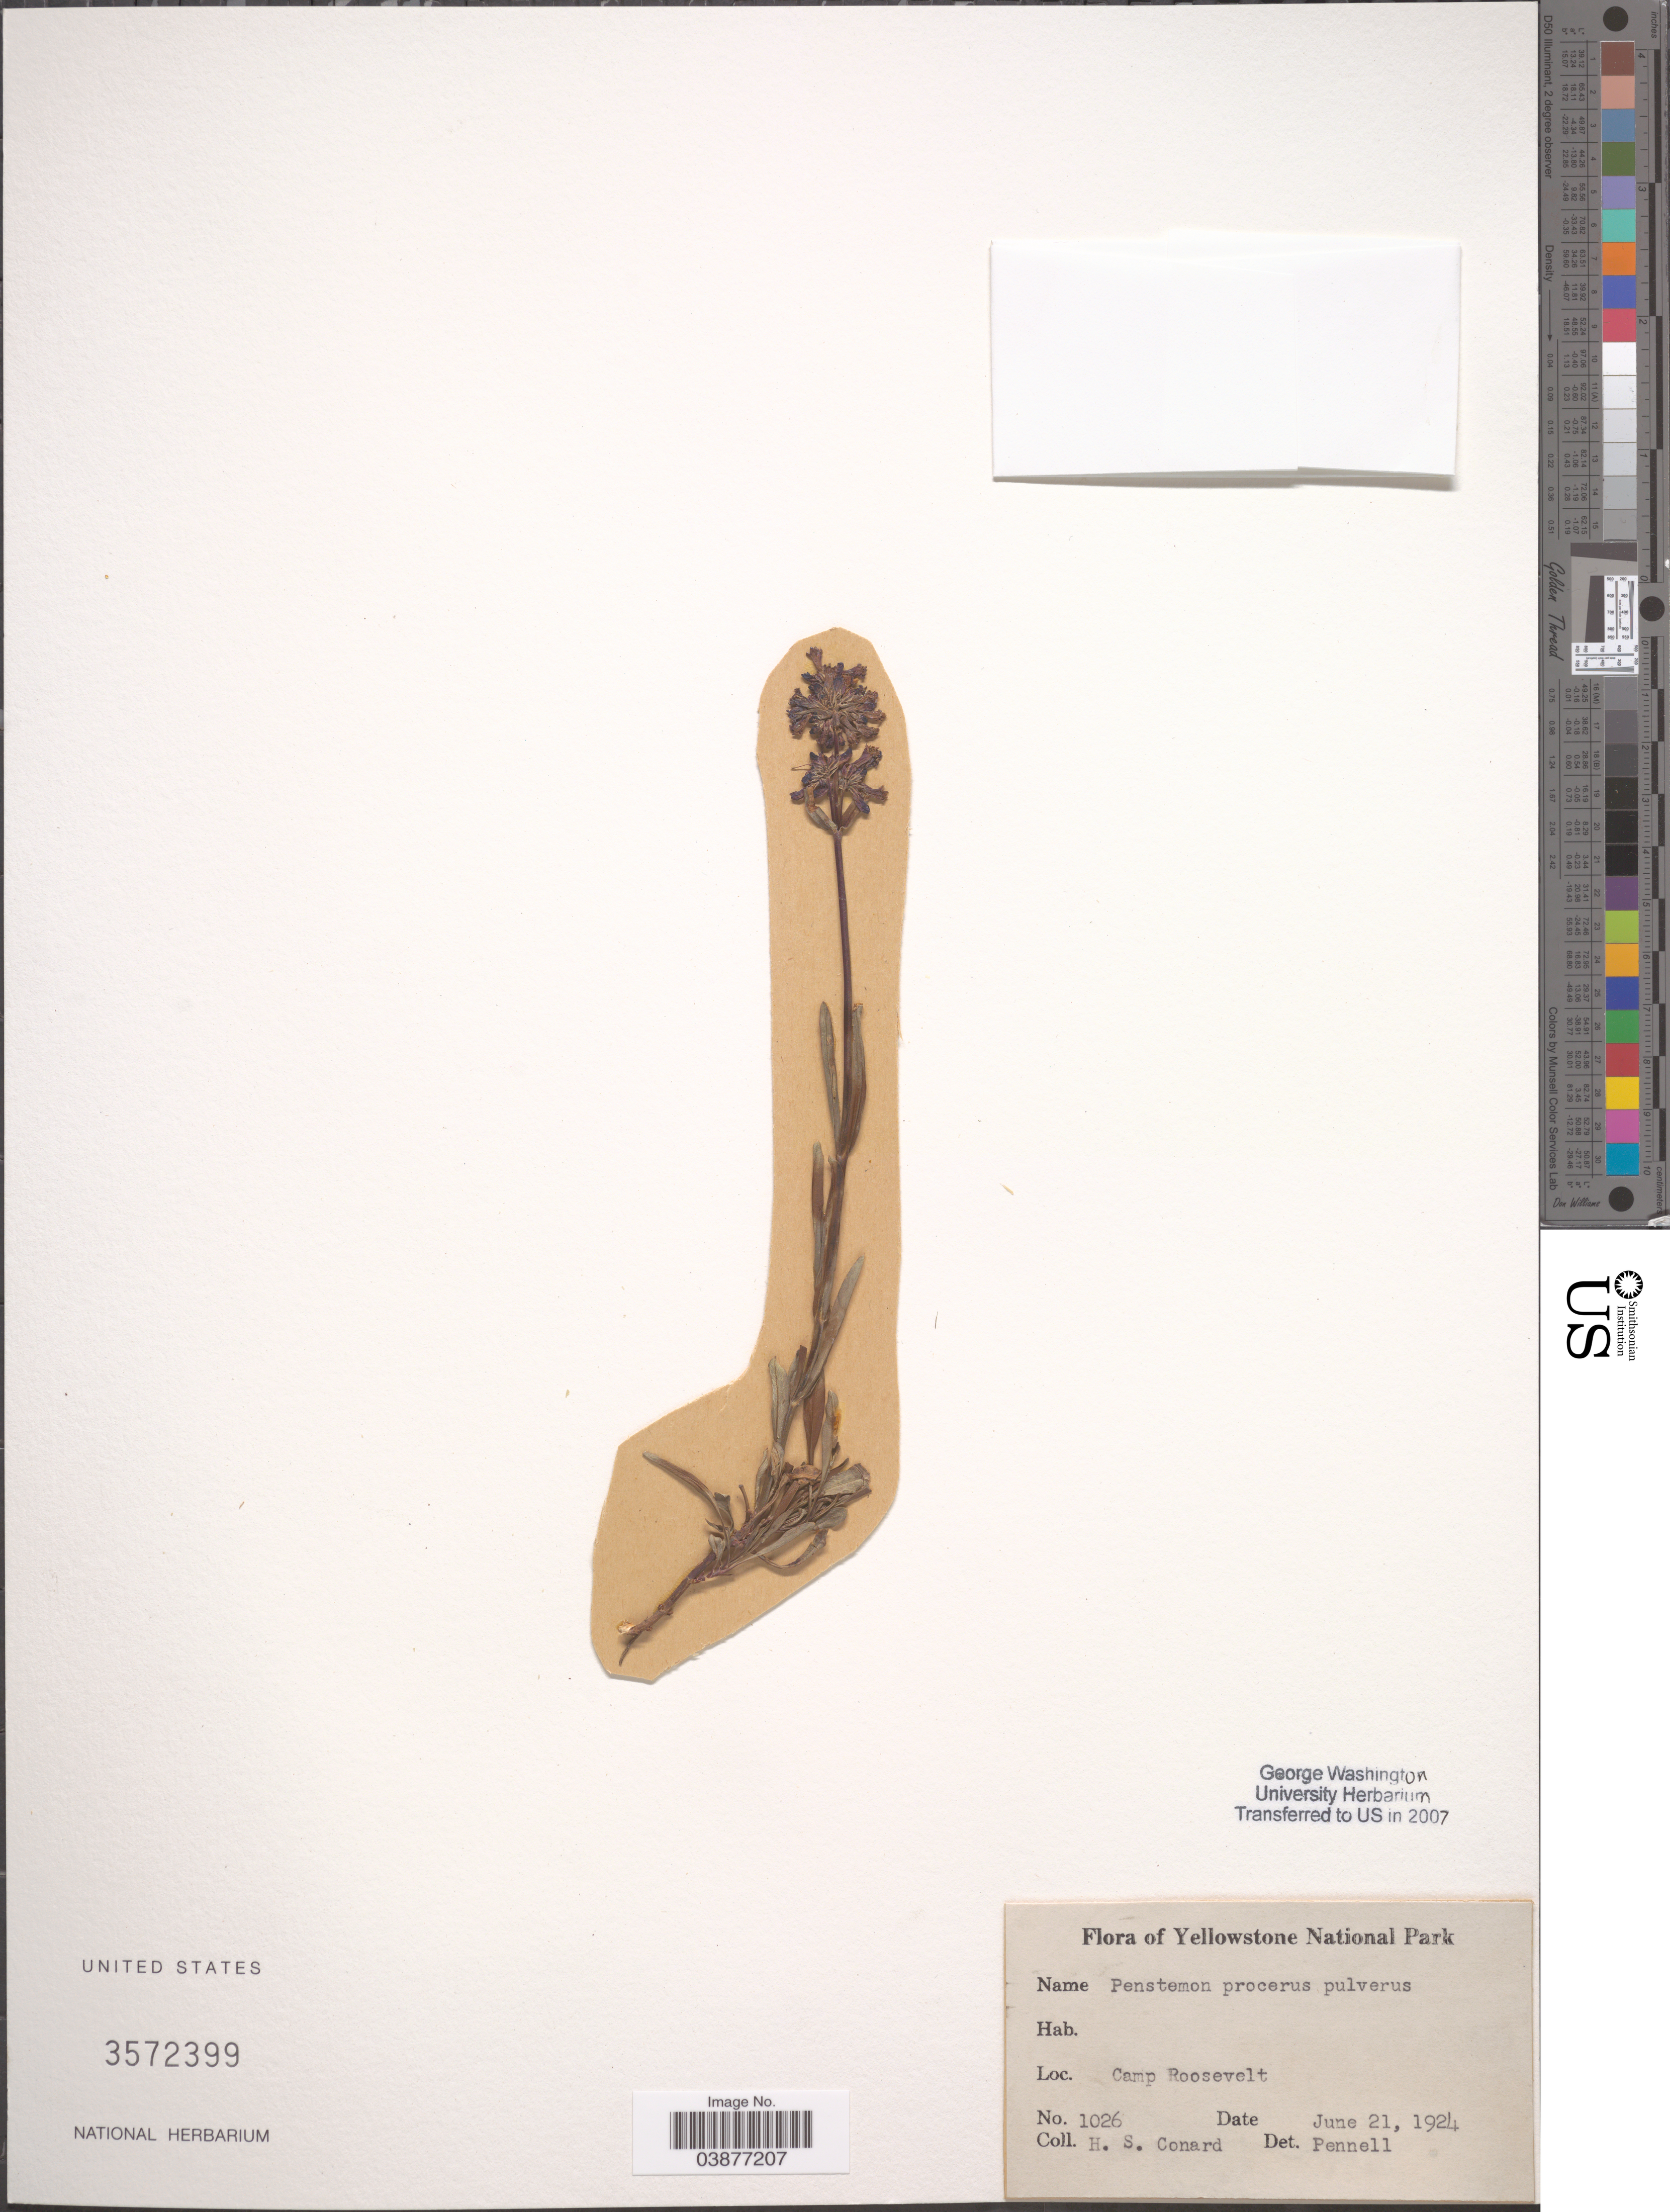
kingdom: Plantae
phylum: Tracheophyta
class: Magnoliopsida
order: Lamiales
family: Plantaginaceae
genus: Penstemon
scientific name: Penstemon procerus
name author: Douglas ex Graham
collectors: H. S. Conard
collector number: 1026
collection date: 1924-06-21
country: United States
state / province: Wyoming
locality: Yellowstone National Park. Camp Roosevelt.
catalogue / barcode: US 3572399